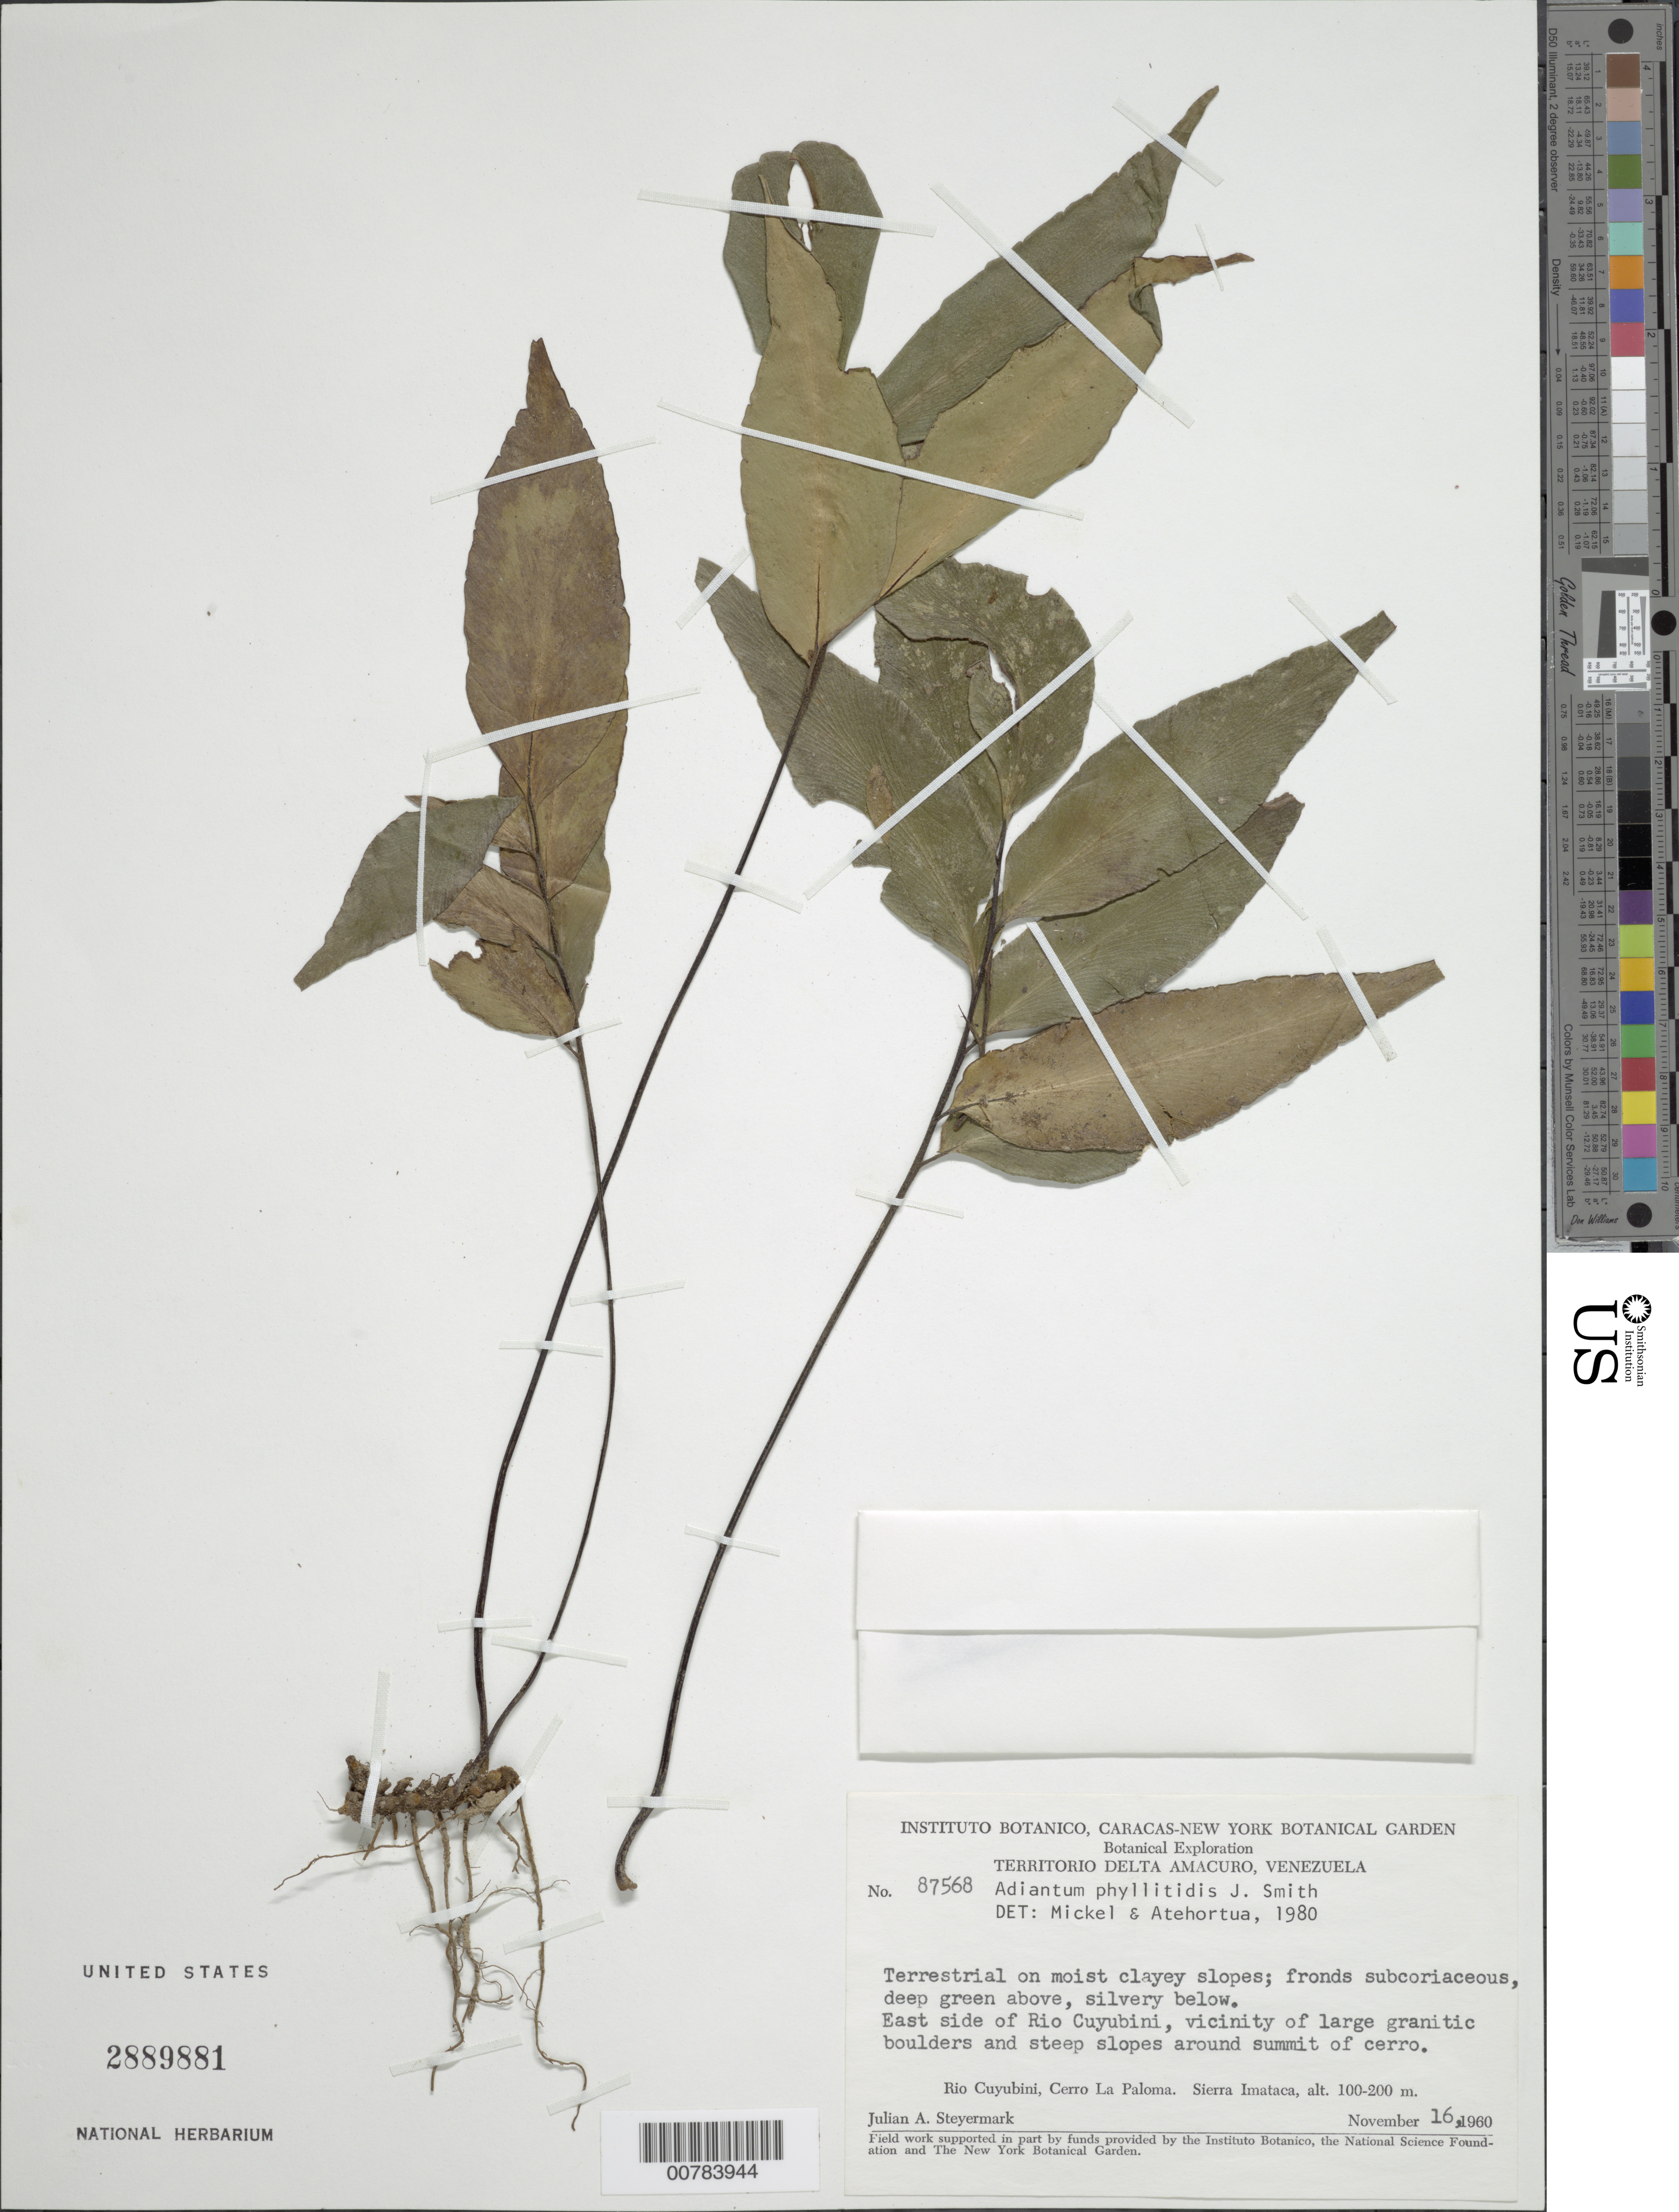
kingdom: Plantae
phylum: Tracheophyta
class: Polypodiopsida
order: Polypodiales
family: Pteridaceae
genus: Adiantum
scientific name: Adiantum phyllitidis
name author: J. Sm.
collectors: J. Steyermark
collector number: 87568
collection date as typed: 16-Nov-60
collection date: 1960-11-16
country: Venezuela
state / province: Delta Amacuro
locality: Río Cuyubini, E side; Cerro La Paloma, Sierra Imataca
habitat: On large granitic boulders on steep slopes around summit of cerro, moist clayey slopes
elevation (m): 100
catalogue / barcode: US 2889881